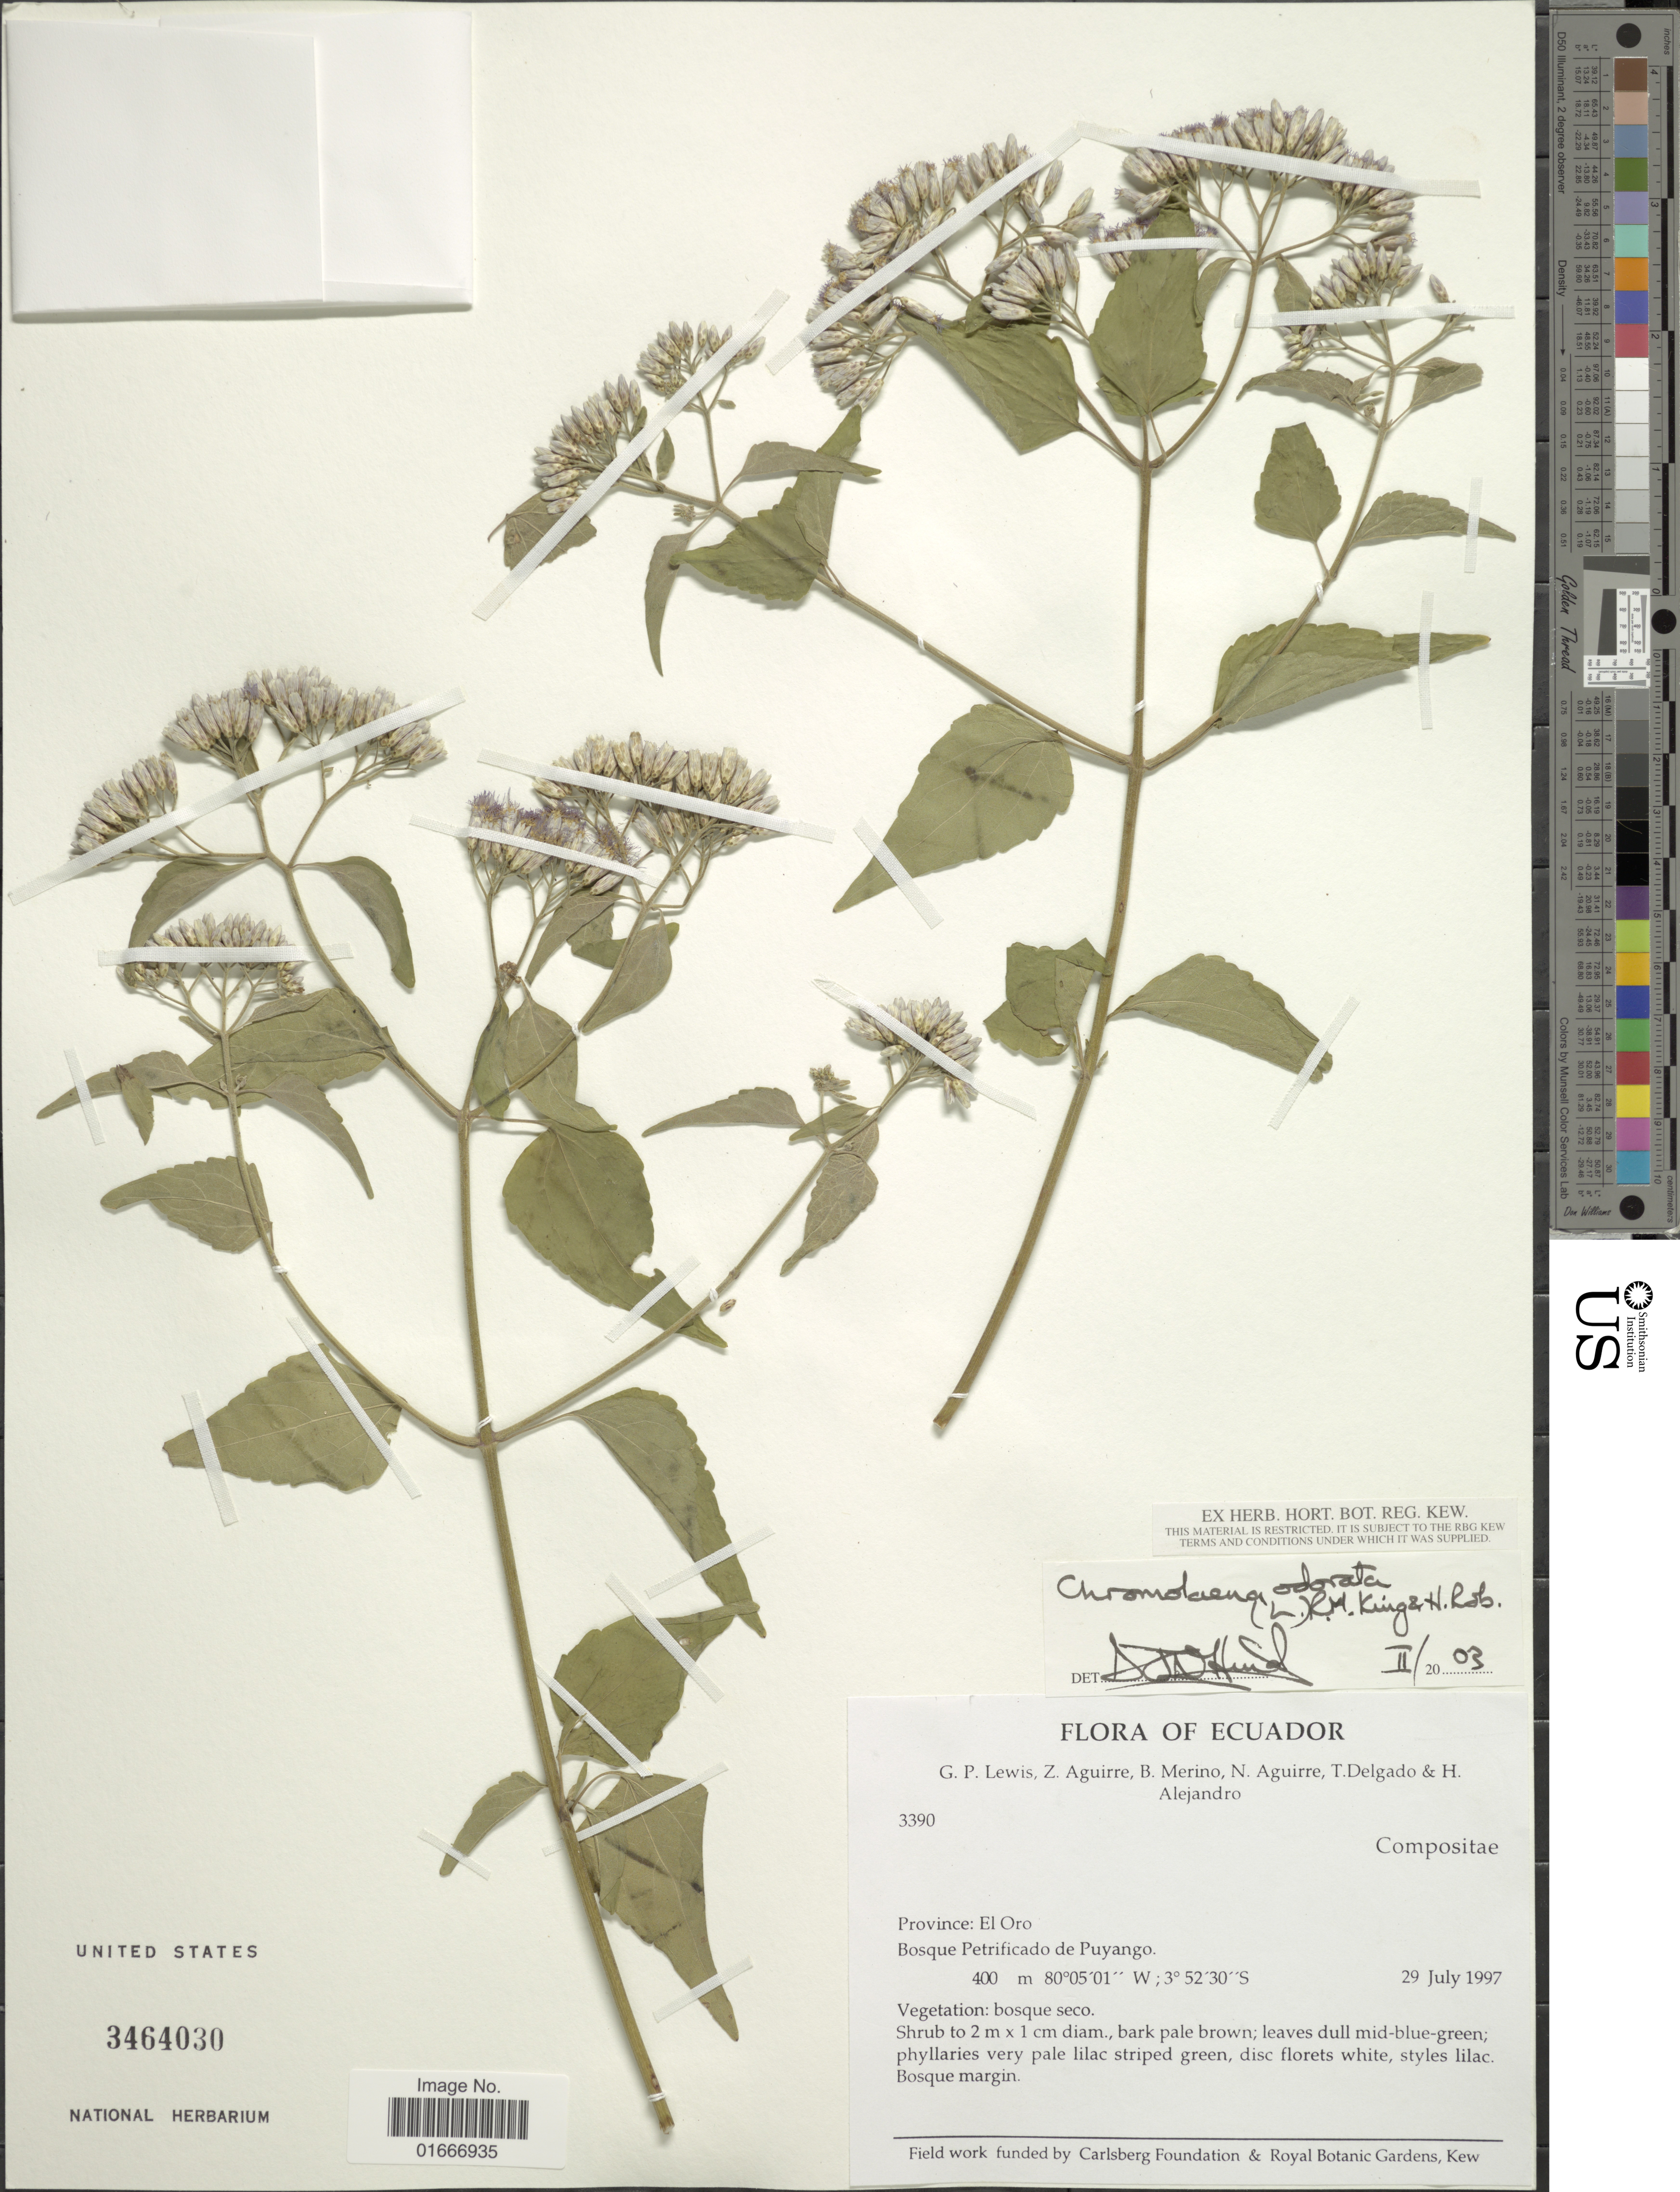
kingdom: Plantae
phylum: Tracheophyta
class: Magnoliopsida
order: Asterales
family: Asteraceae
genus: Chromolaena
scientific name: Chromolaena roseorum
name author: (B.L. Rob.) R.M. King & H. Rob.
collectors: G. P. Lewis, Z. Aguirre, B. Merino, N. Aguirre & et al.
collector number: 3390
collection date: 1997-07-29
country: Ecuador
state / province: El Oro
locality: Bosque, Petrificado de Puyango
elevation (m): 400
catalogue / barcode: US 3464030